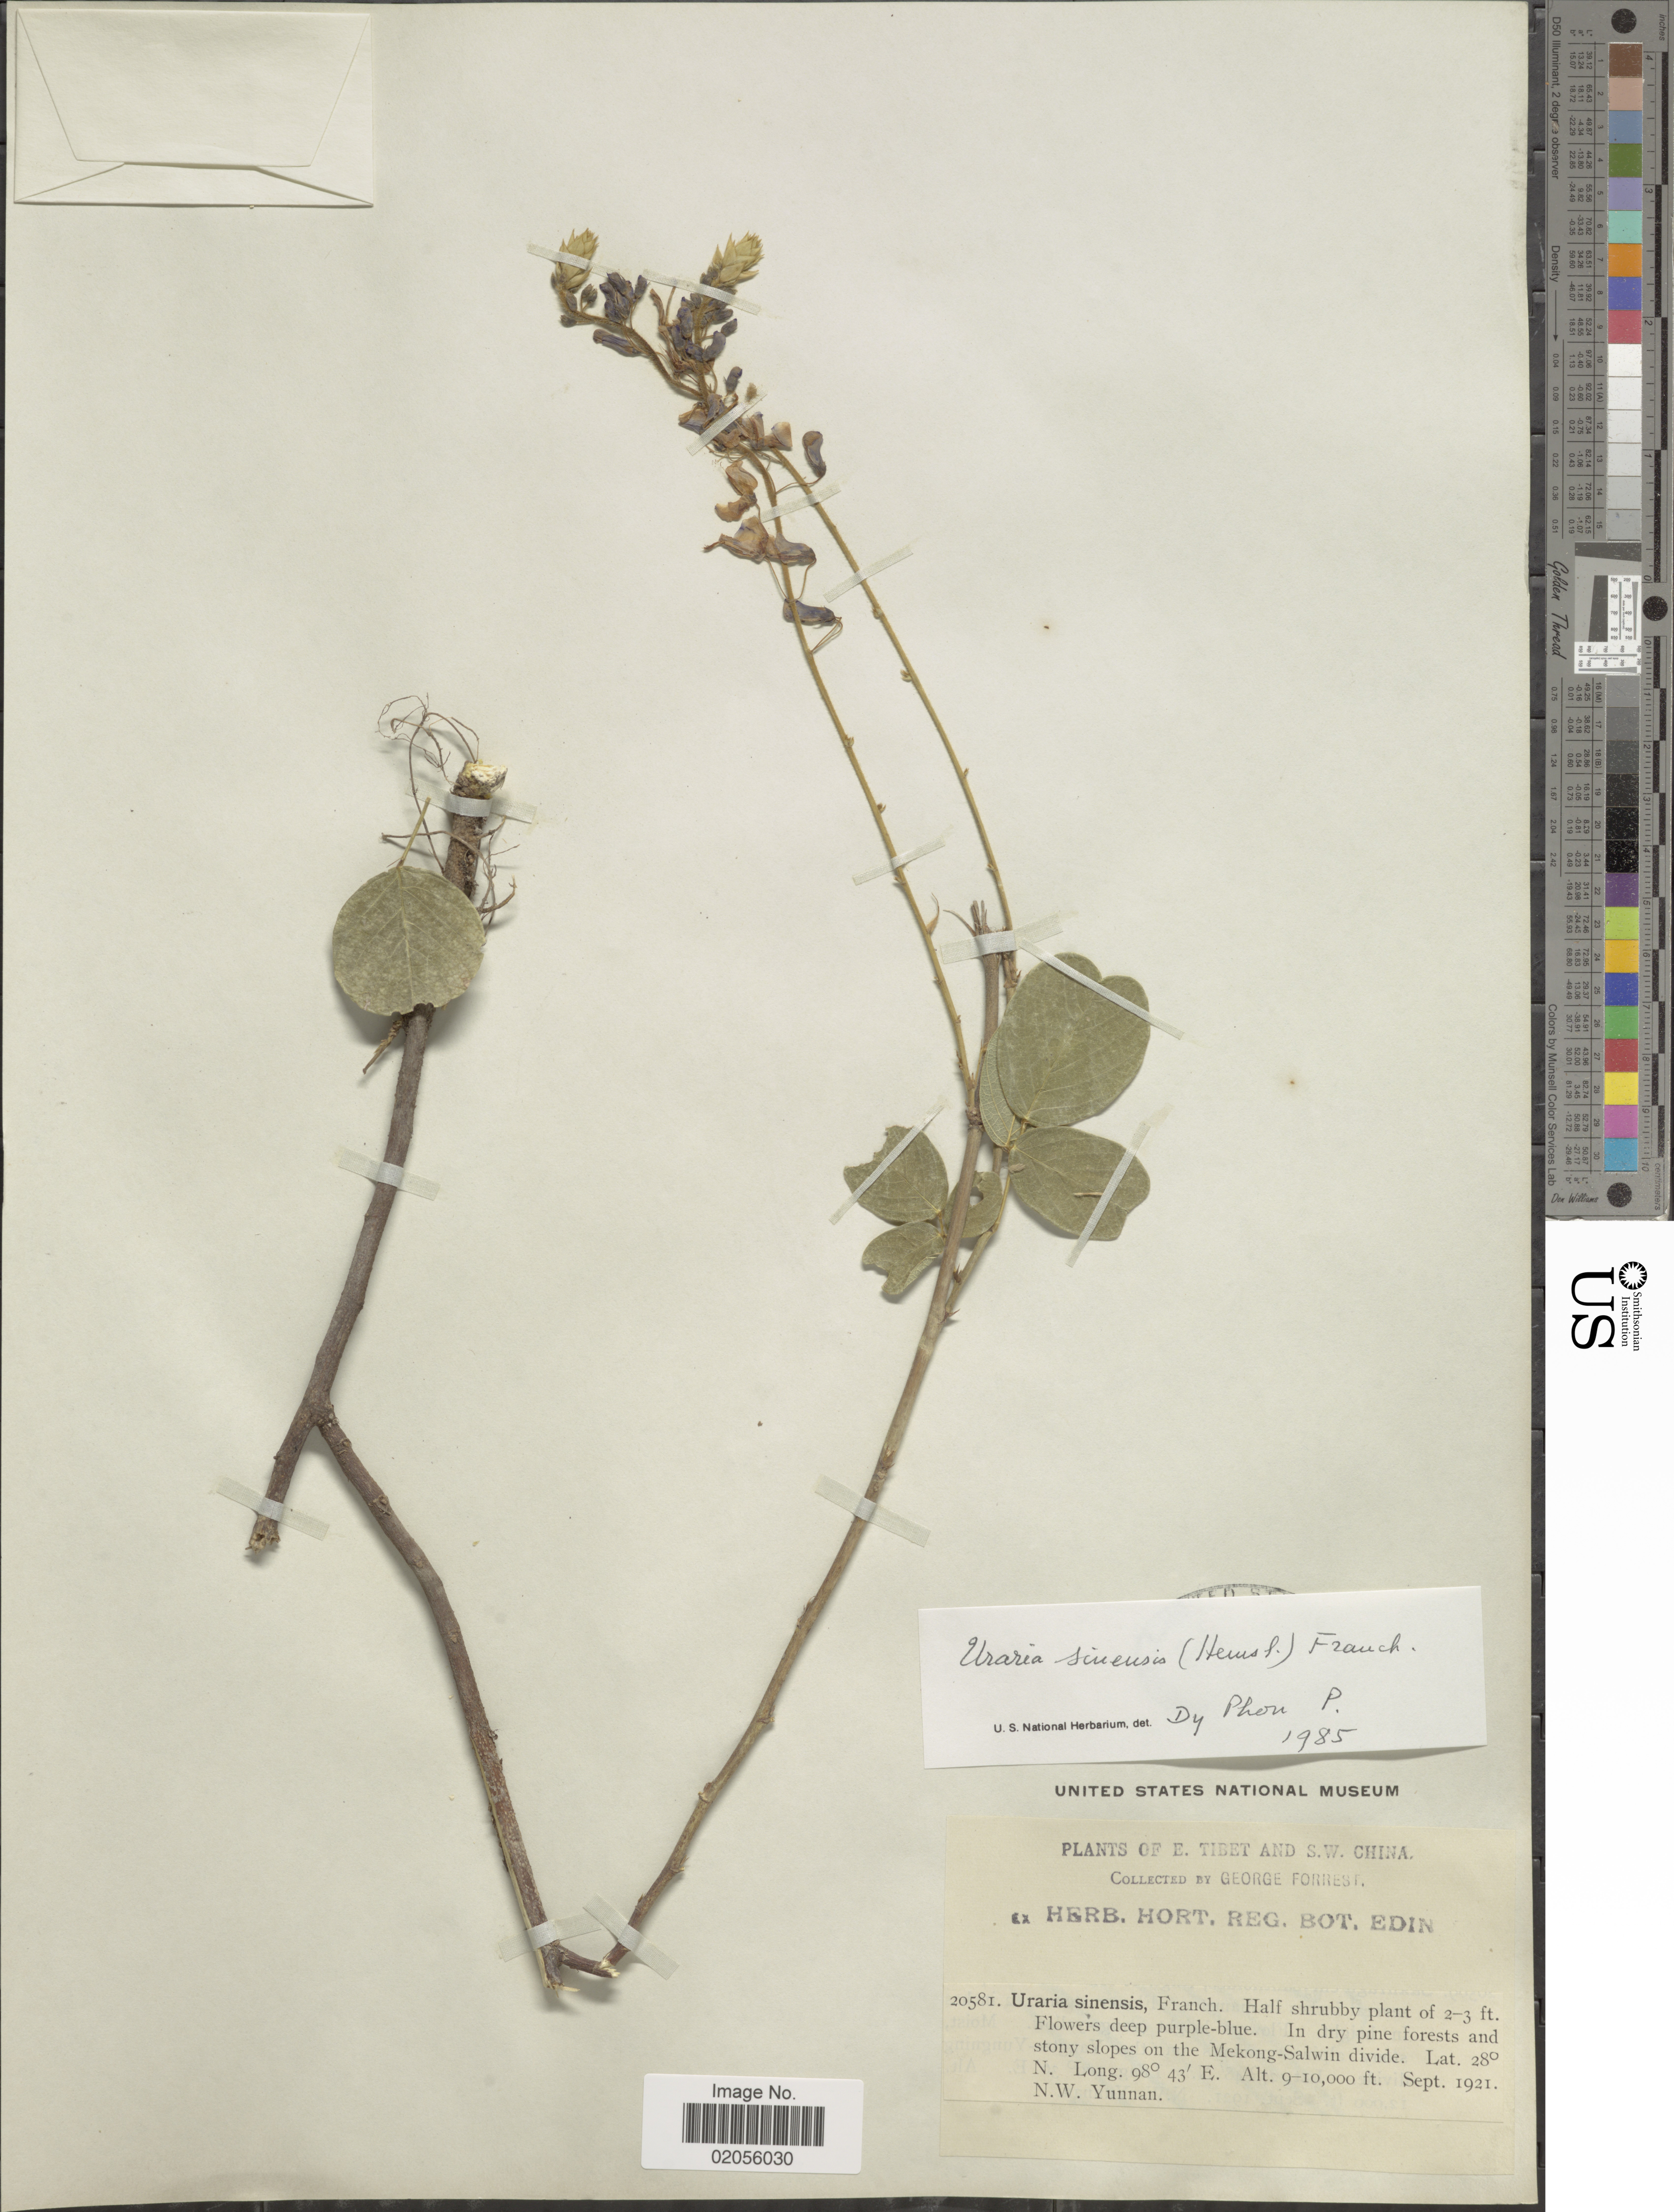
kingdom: Plantae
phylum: Tracheophyta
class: Magnoliopsida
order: Fabales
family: Fabaceae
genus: Uraria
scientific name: Uraria sinensis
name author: (J.H. Hemsl.) Franch.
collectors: G. Forrest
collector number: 20581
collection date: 1921-09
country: China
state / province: Yunnan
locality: E. Tibet and S.-W. China. Mekong-Salwin divide. N.W. Yunnan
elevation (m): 2743